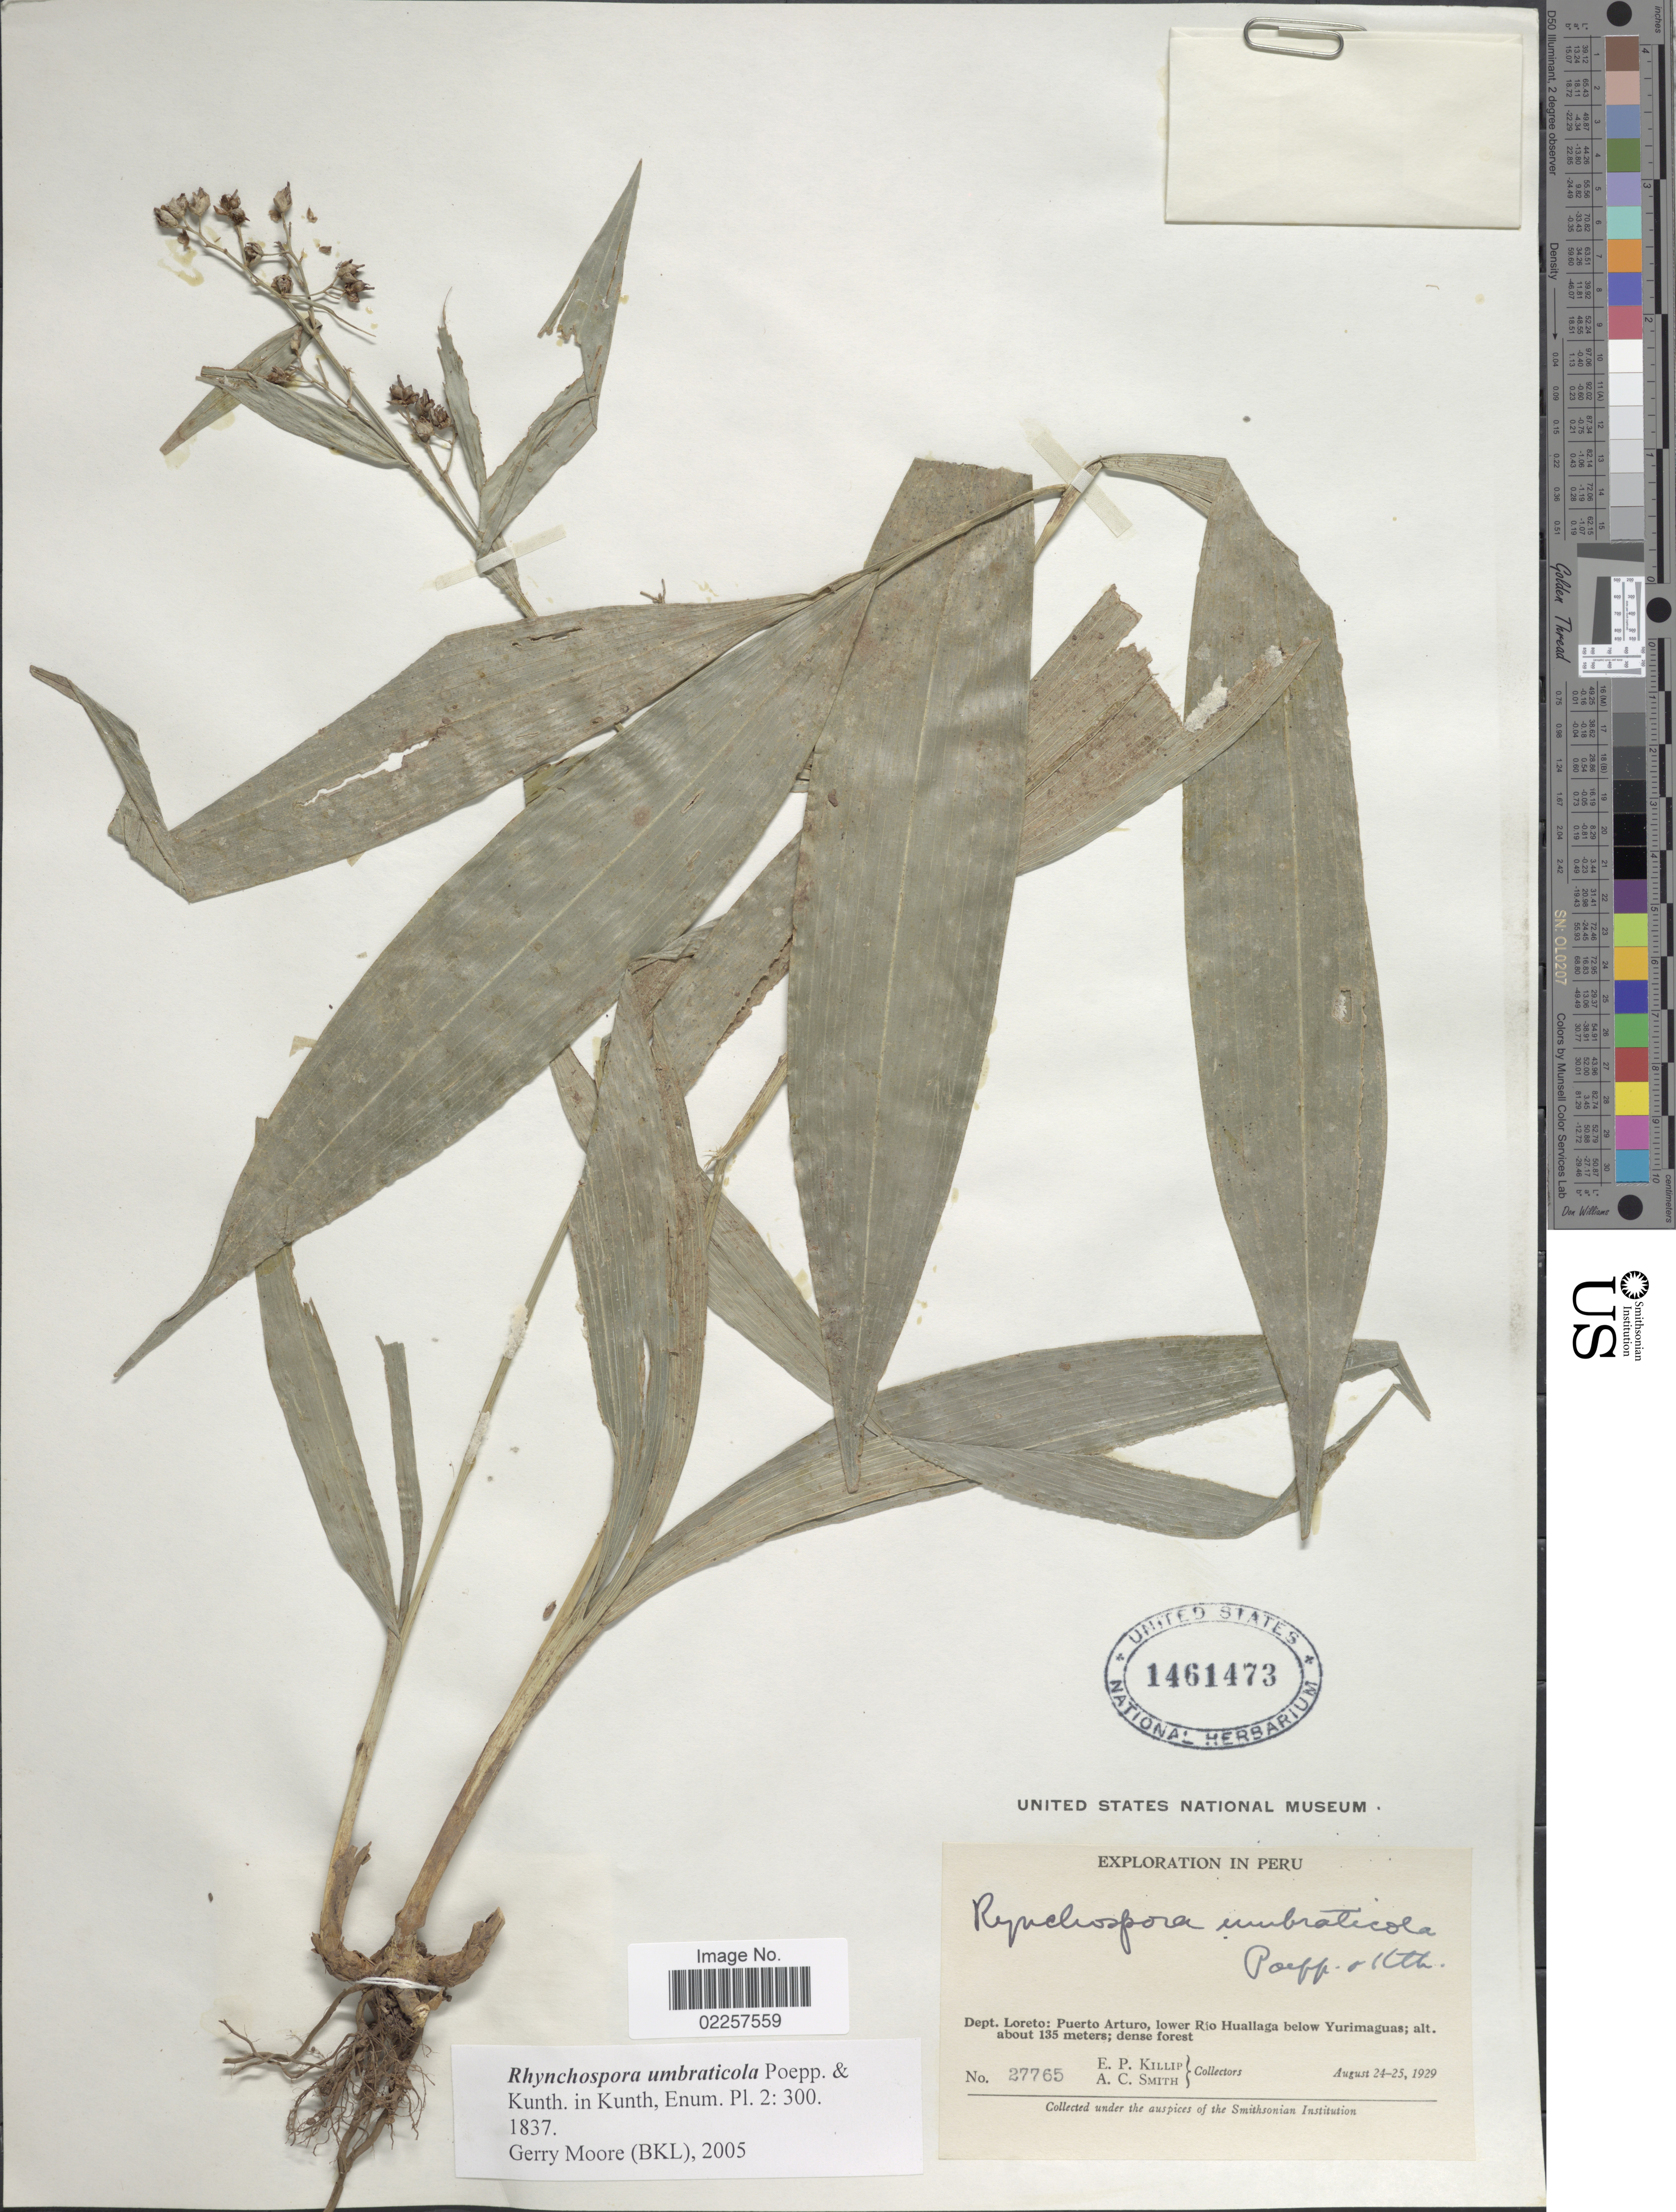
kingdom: Plantae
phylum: Tracheophyta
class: Liliopsida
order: Poales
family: Cyperaceae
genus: Rhynchospora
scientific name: Rhynchospora umbraticola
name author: Poepp. & Kunth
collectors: E. P. Killip & A. C. Smith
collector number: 27765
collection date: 1929-08-24/1929-08-25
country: Peru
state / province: Loreto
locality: Puerto Arturo, lower Rio Huallaga below Yurimaguas, dense forest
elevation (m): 135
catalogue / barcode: US 1461473